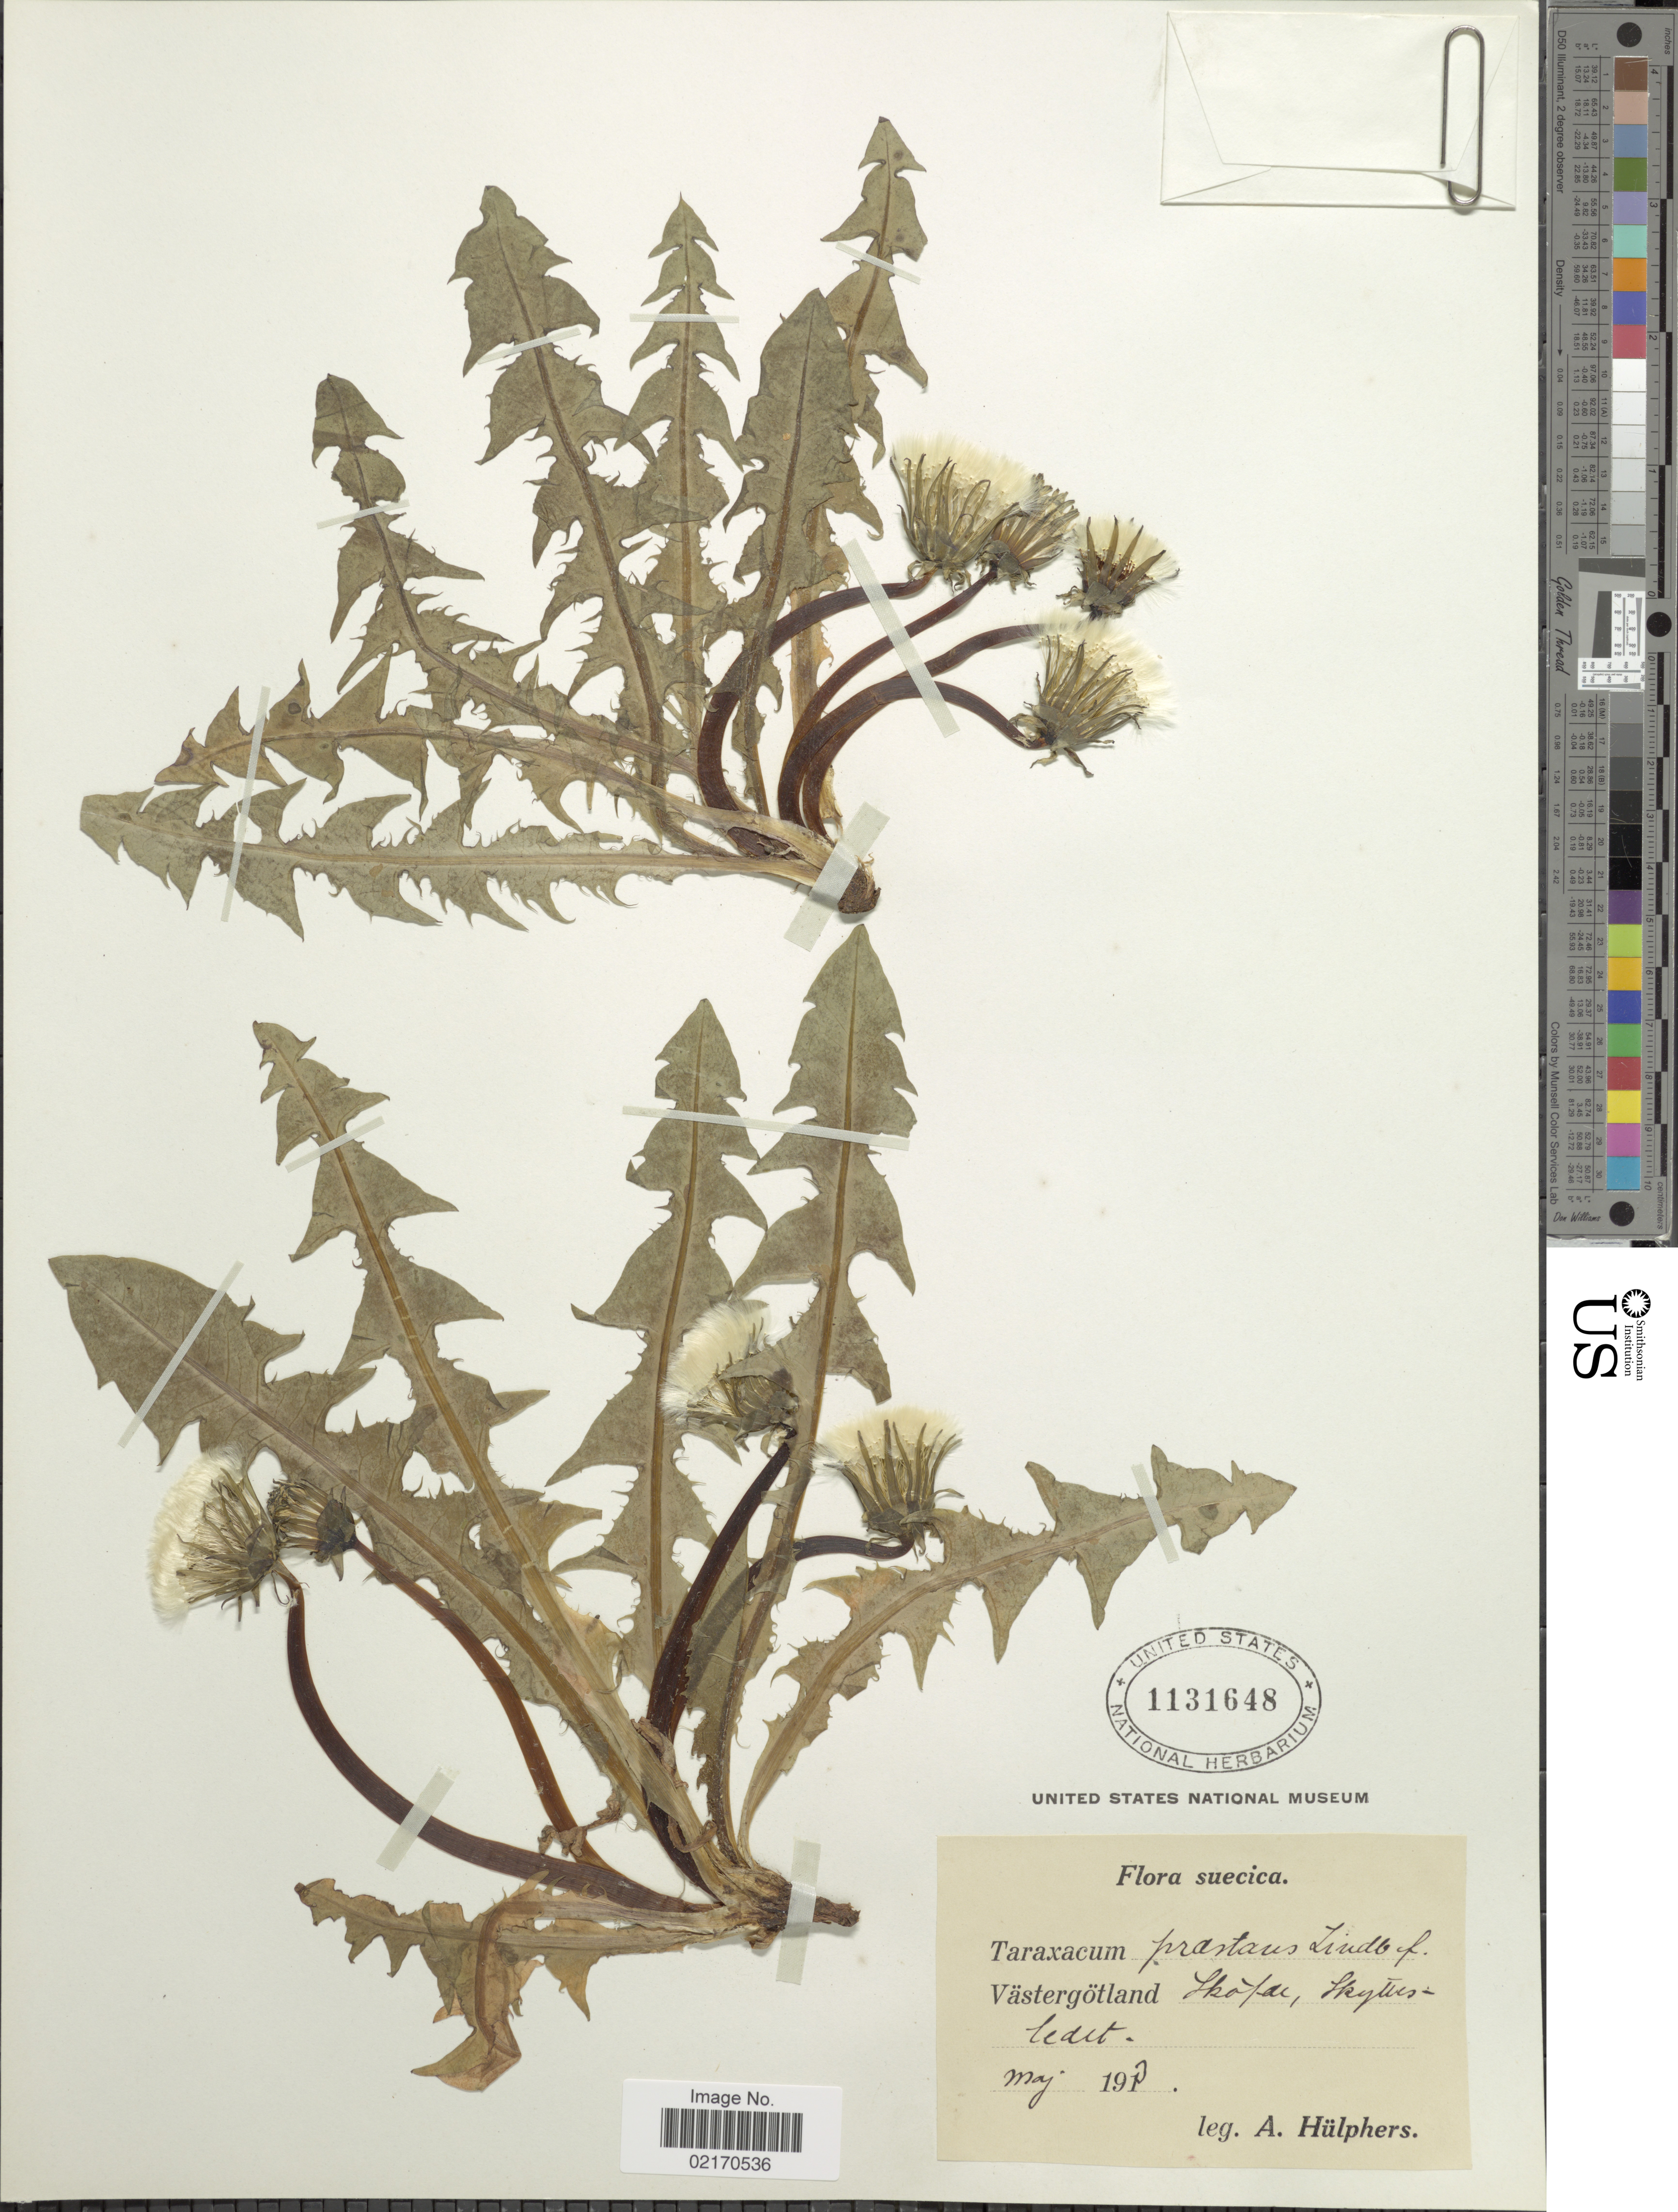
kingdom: Plantae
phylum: Tracheophyta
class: Magnoliopsida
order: Asterales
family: Asteraceae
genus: Taraxacum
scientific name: Taraxacum praestans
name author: H. Lindb.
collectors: A. Hülphers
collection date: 1913-05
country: Sweden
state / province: Västra Götaland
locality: Suecica, Vastergotland, Skofde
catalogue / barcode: US 1131648